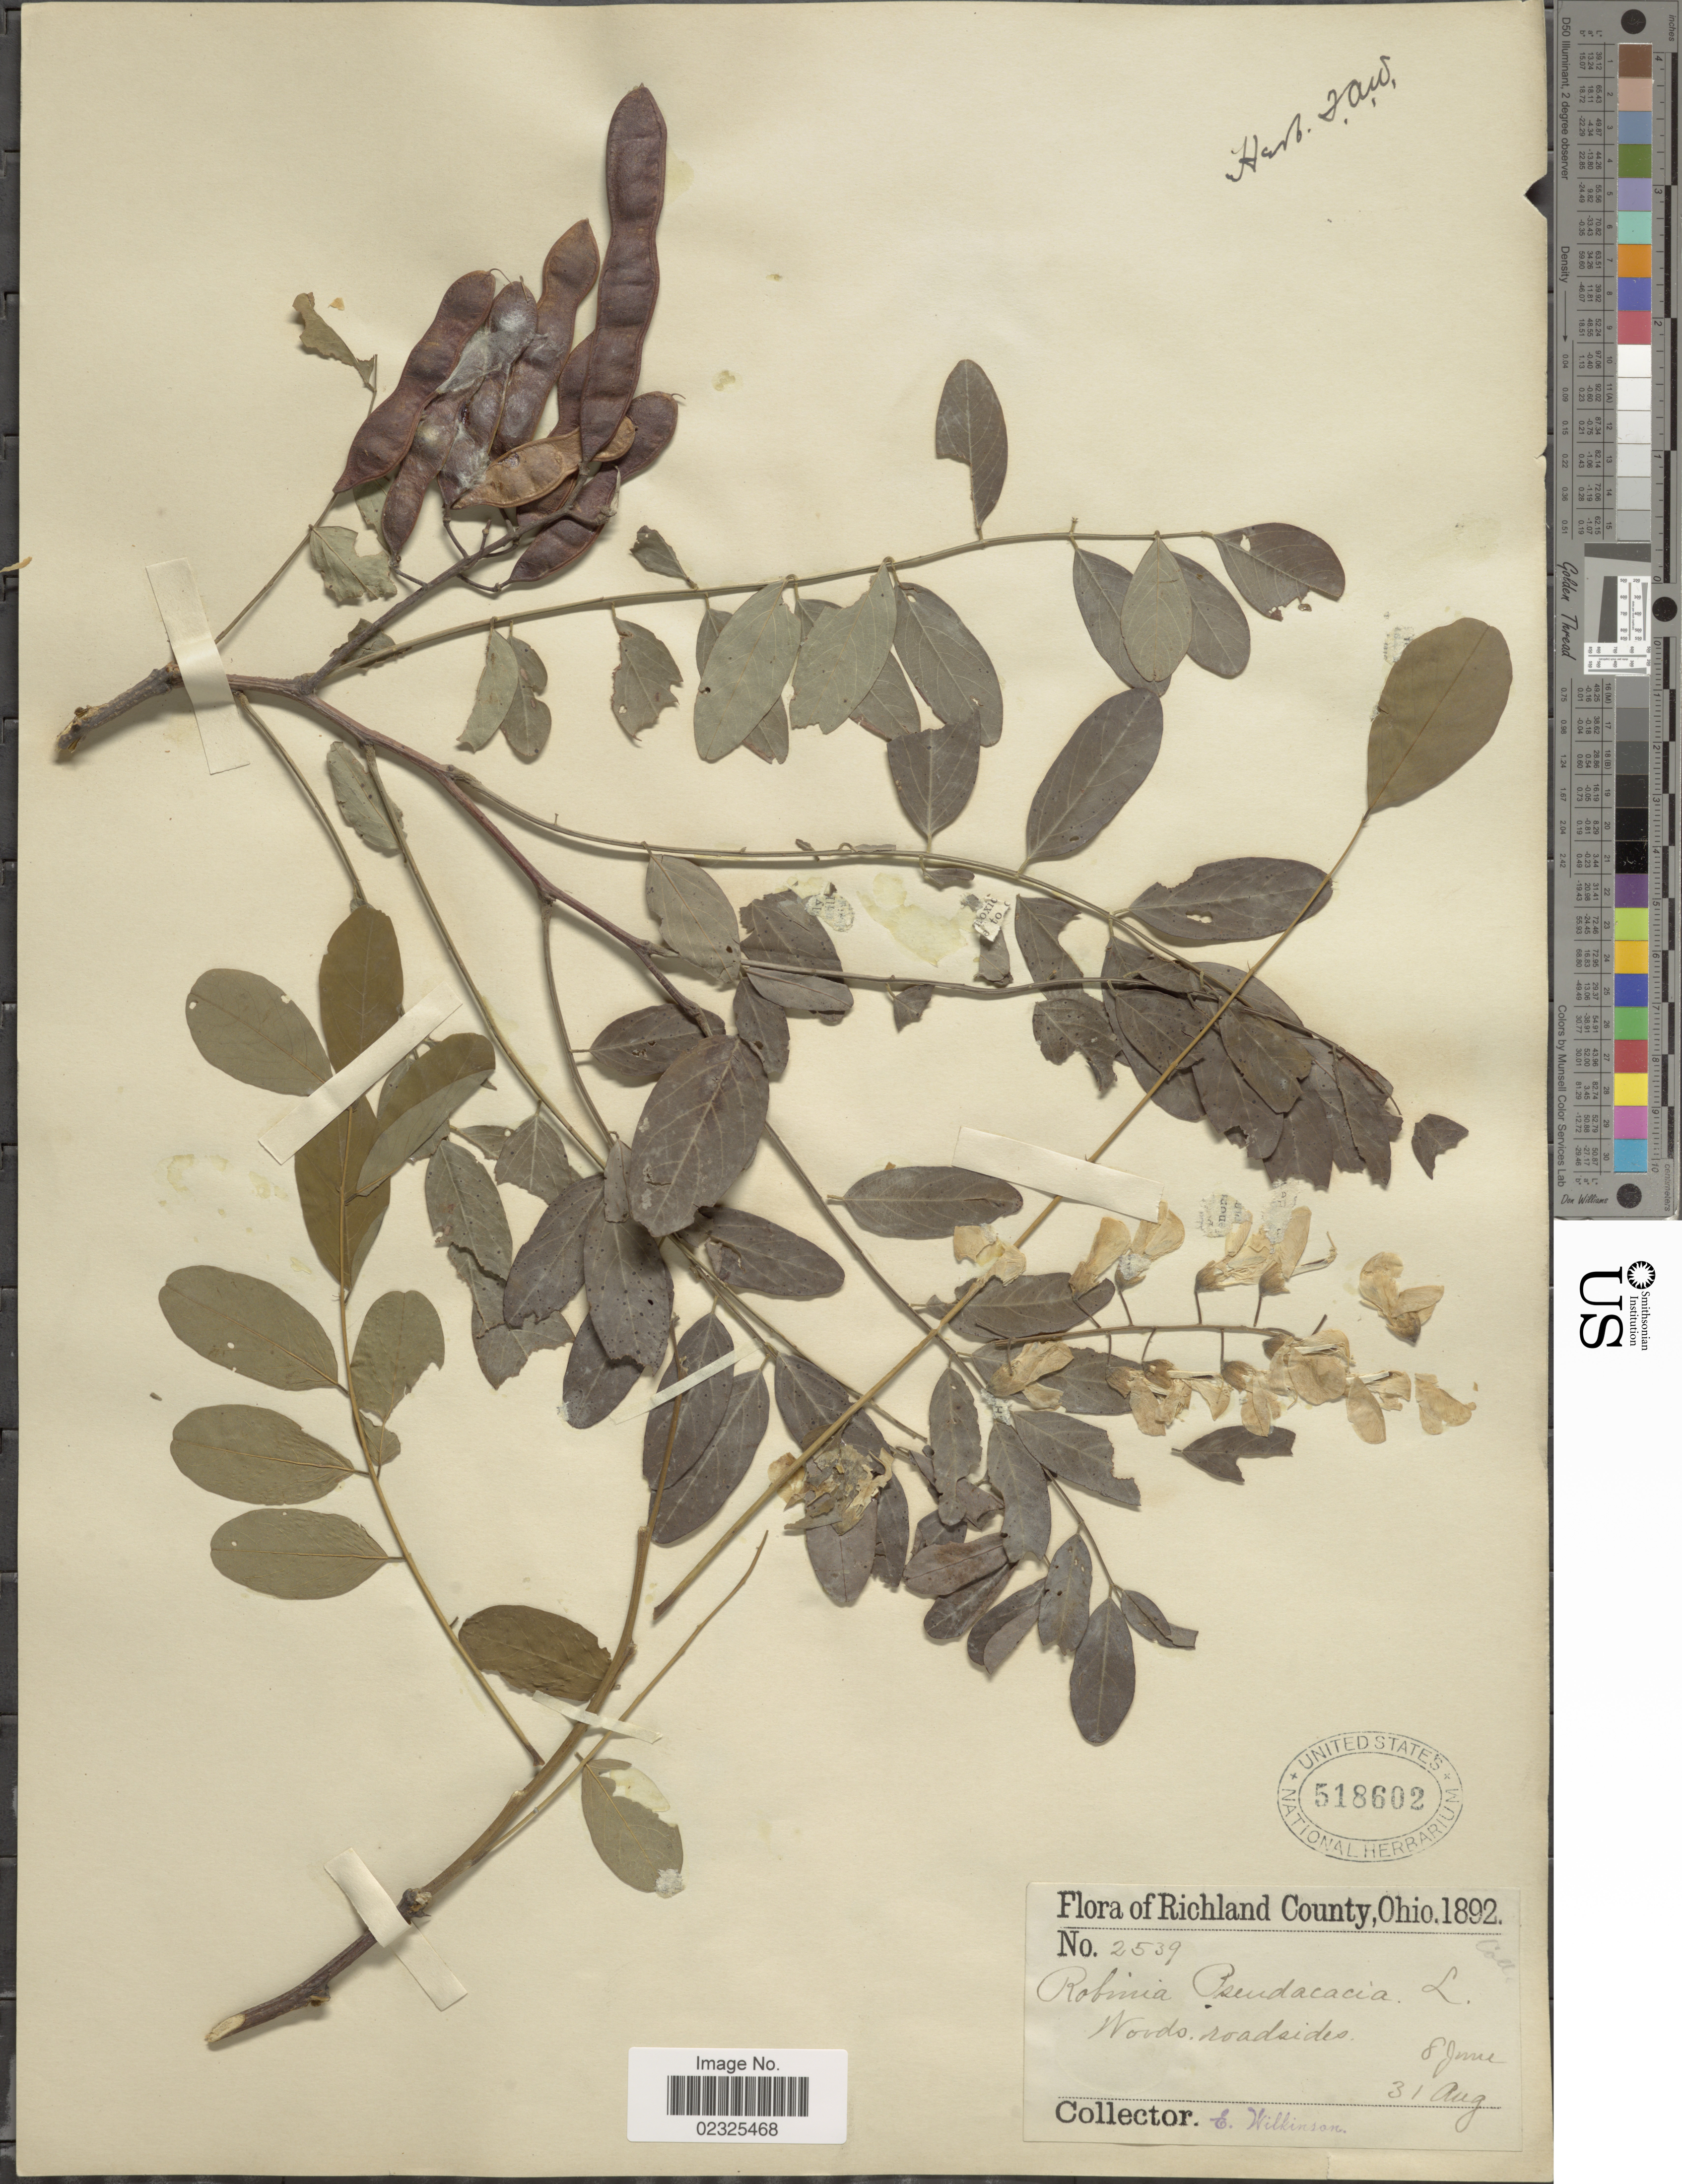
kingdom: Plantae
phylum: Tracheophyta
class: Magnoliopsida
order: Fabales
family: Fabaceae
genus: Robinia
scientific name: Robinia pseudoacacia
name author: L.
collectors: E. Wilkinson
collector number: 2539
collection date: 1892-06-08/1892-08-31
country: United States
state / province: Ohio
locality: Richland County, woods, roadside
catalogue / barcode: US 518602